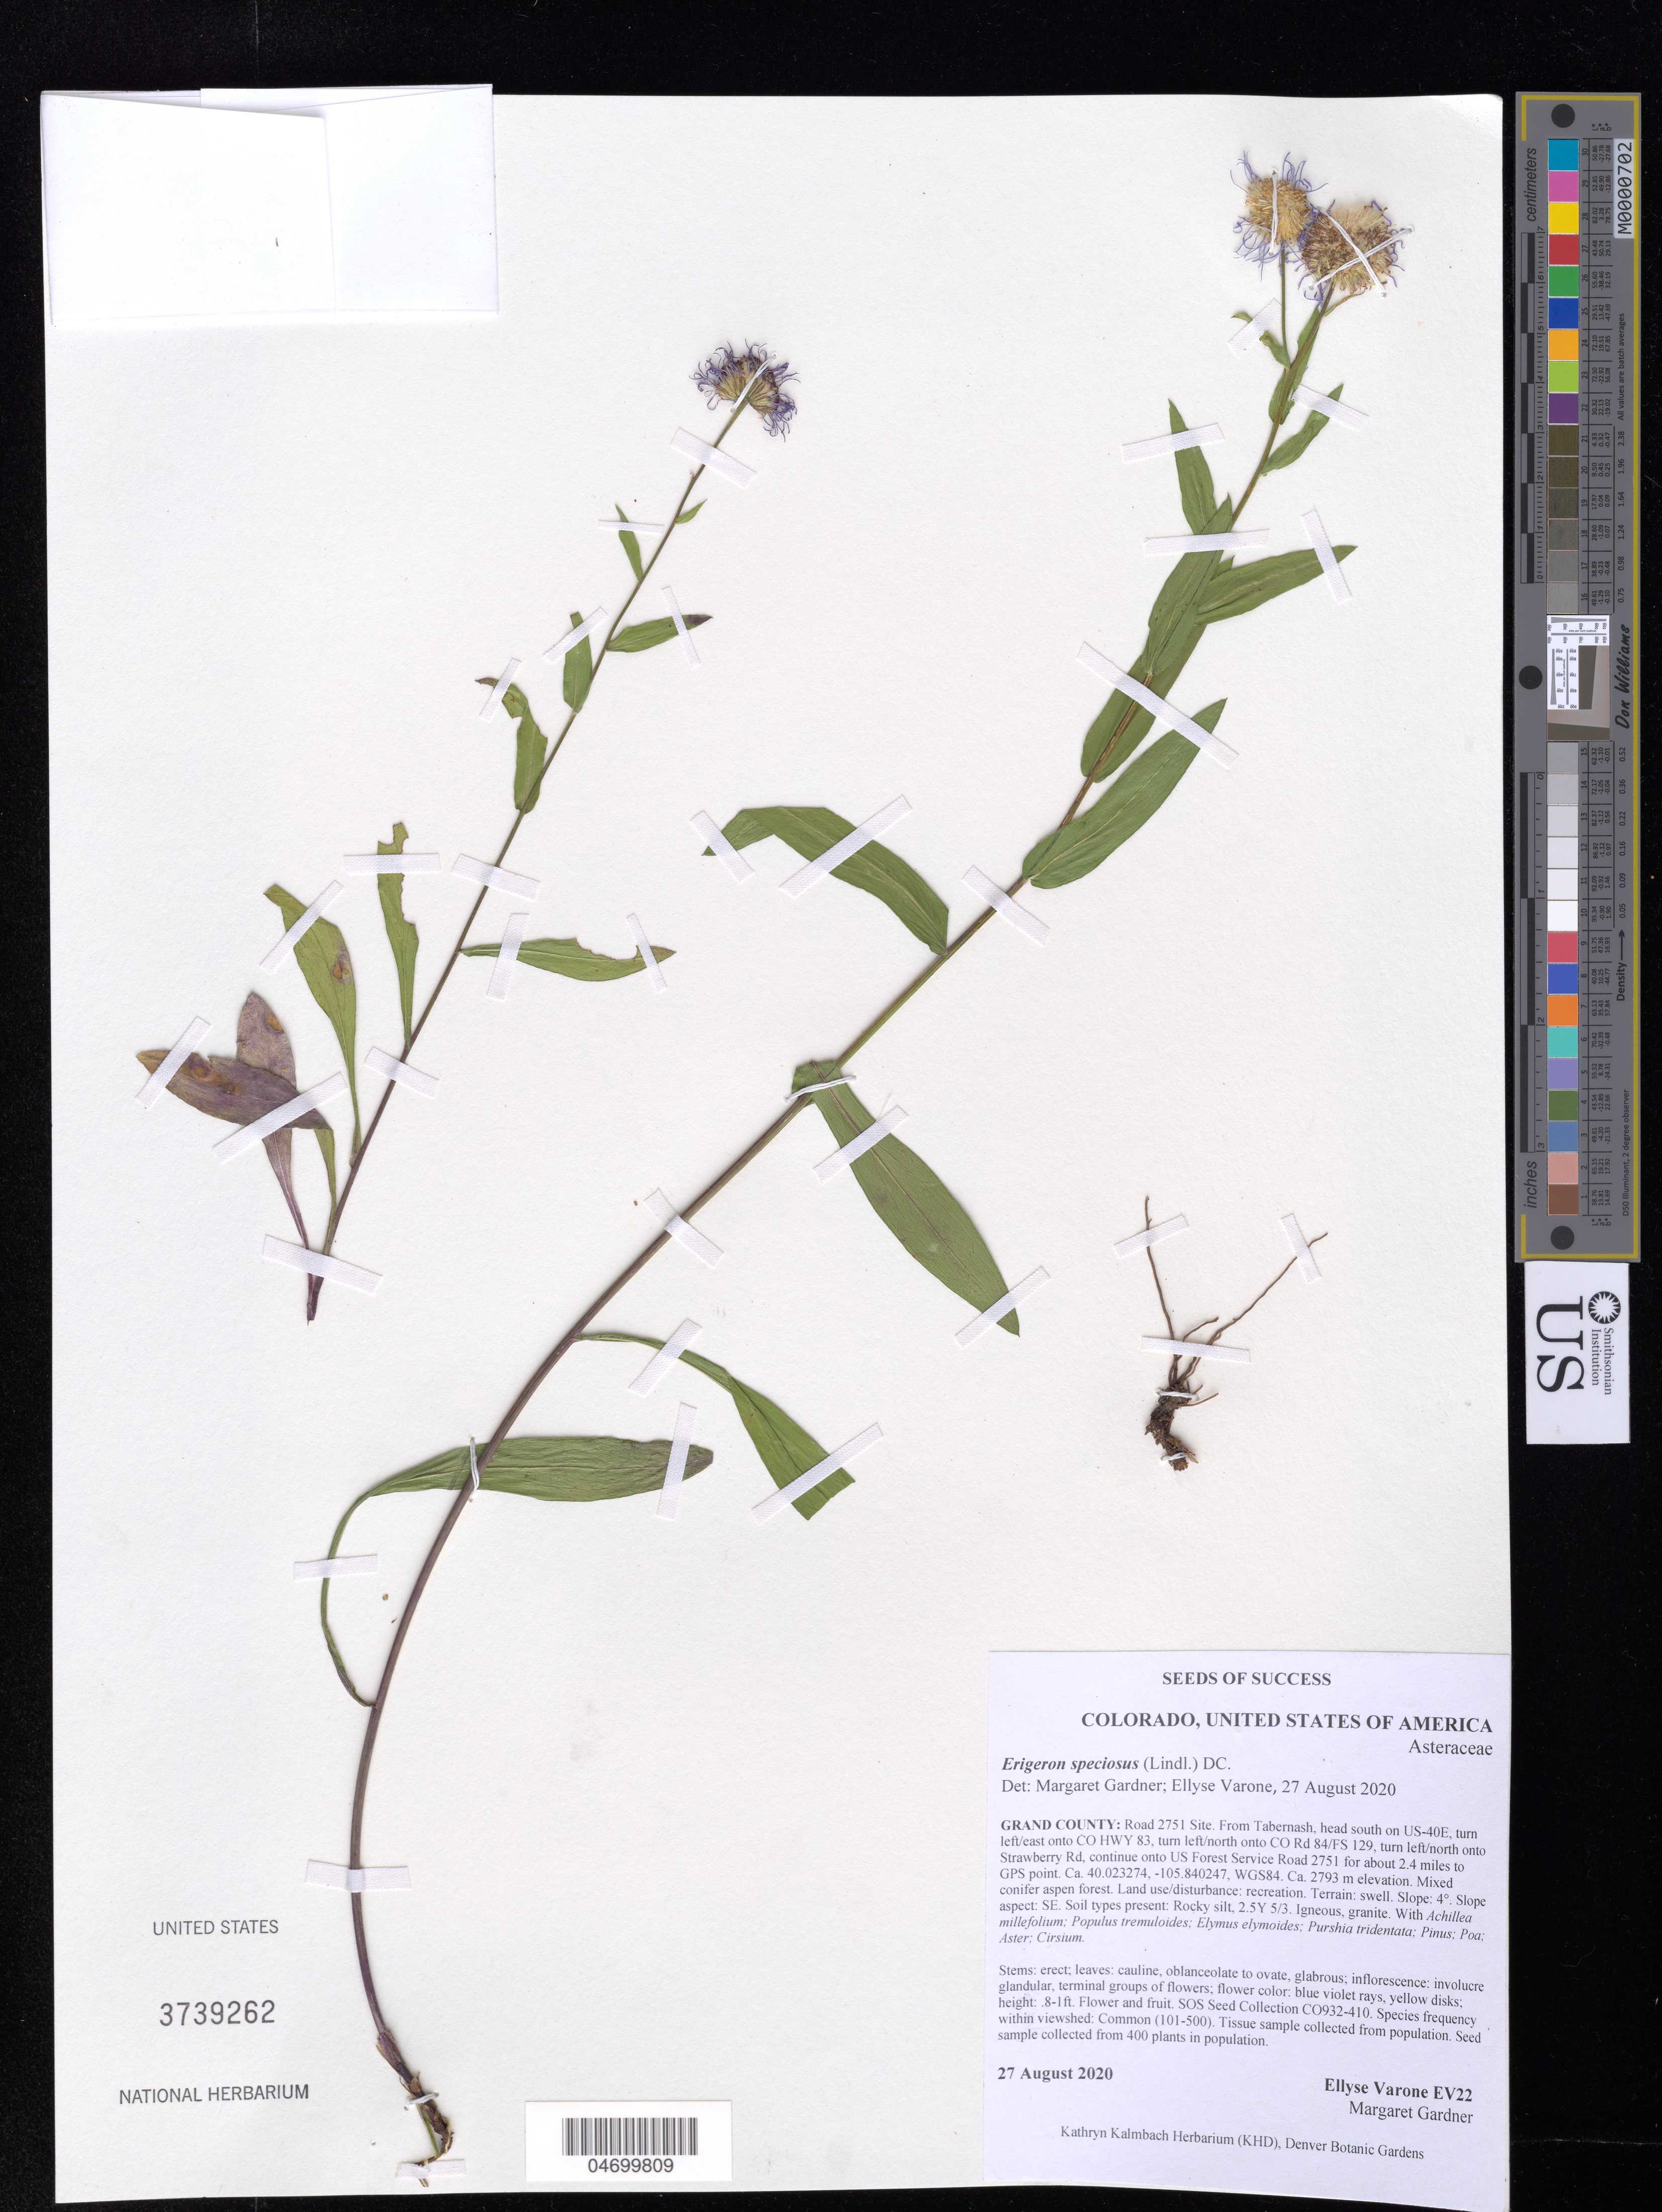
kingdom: Plantae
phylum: Tracheophyta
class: Magnoliopsida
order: Asterales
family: Asteraceae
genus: Erigeron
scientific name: Erigeron speciosus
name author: (Lindl.) DC.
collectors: E. Varone & M. Gardner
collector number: EV22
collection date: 2020-08-27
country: United States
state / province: Colorado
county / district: Grand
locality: US Forest Service Road 2751 Site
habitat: Mixed conifer aspen forest. Rocky slit soil. With Pinus, Poa, Aster, Cirsium, etc.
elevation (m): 2793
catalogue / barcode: US 3739262